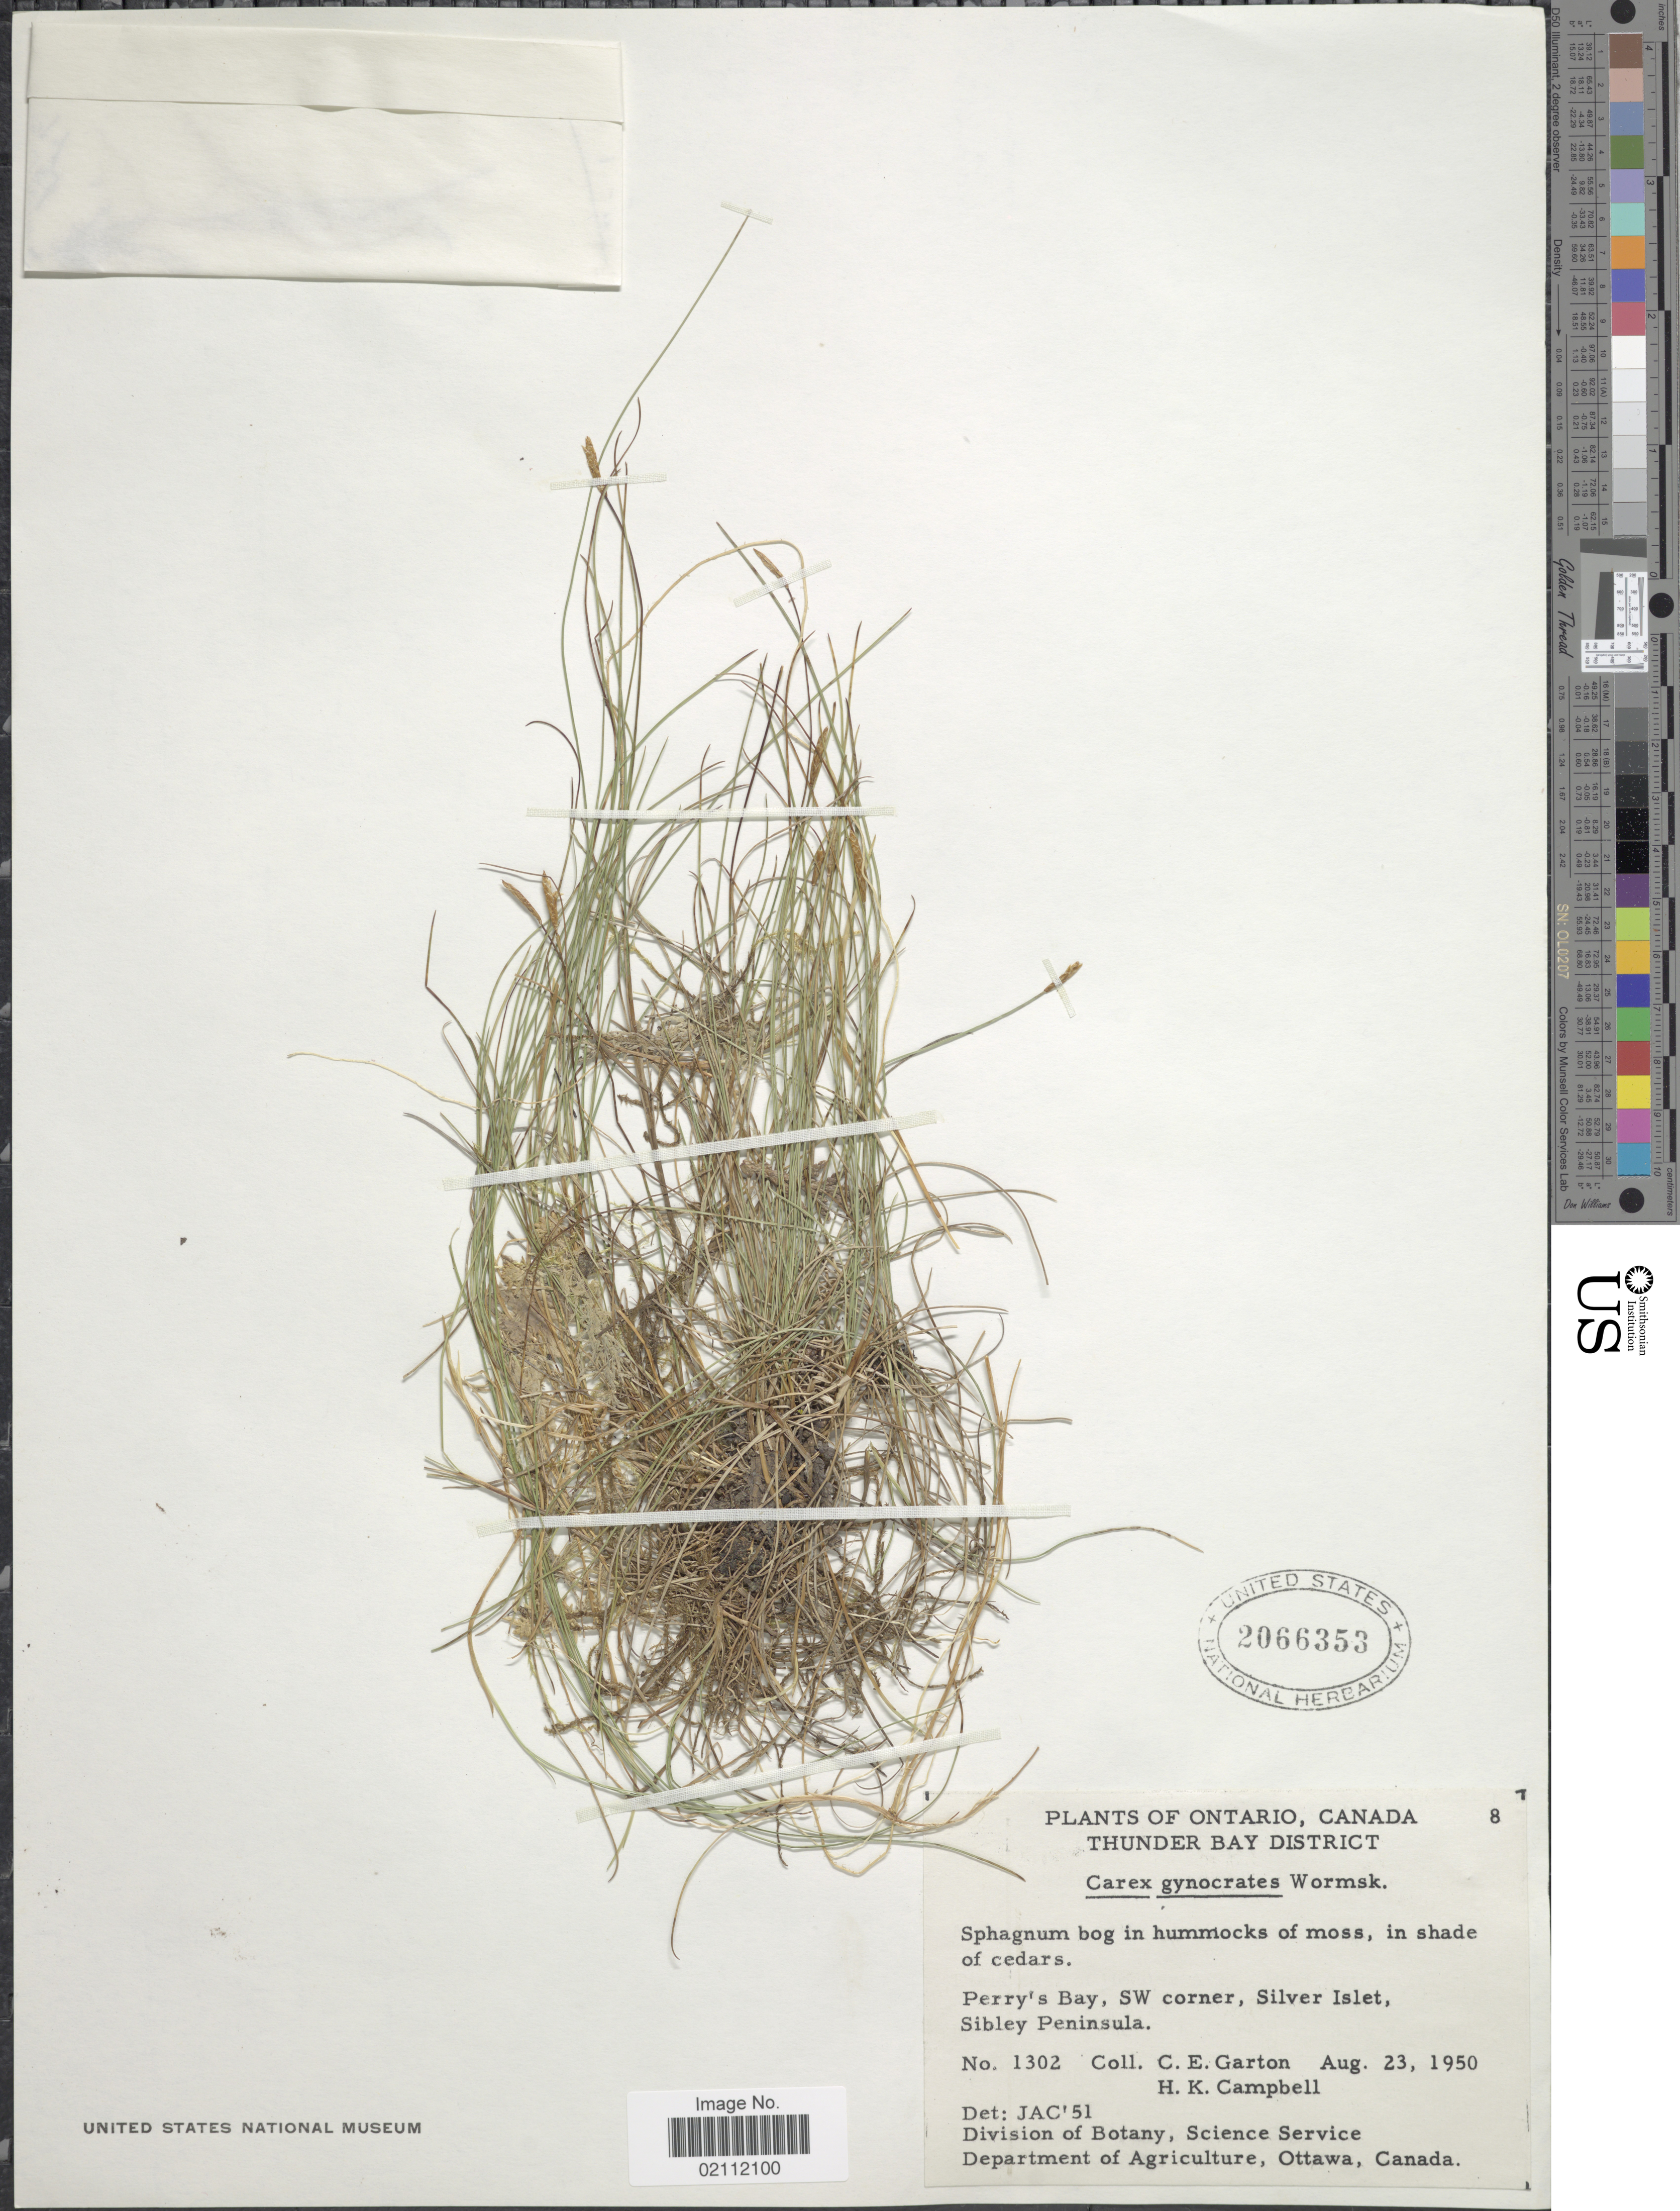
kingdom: Plantae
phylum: Tracheophyta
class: Liliopsida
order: Poales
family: Cyperaceae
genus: Carex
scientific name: Carex nardina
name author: (Hornem.) Fr.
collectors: C. E. Garton & H. K. Campbell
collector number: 1302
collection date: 1950-08-23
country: Canada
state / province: Ontario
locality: Thunder Bay District. Perry's Bay, SW corner, Silver Islet, Sibley Peninsula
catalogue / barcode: US 2066353